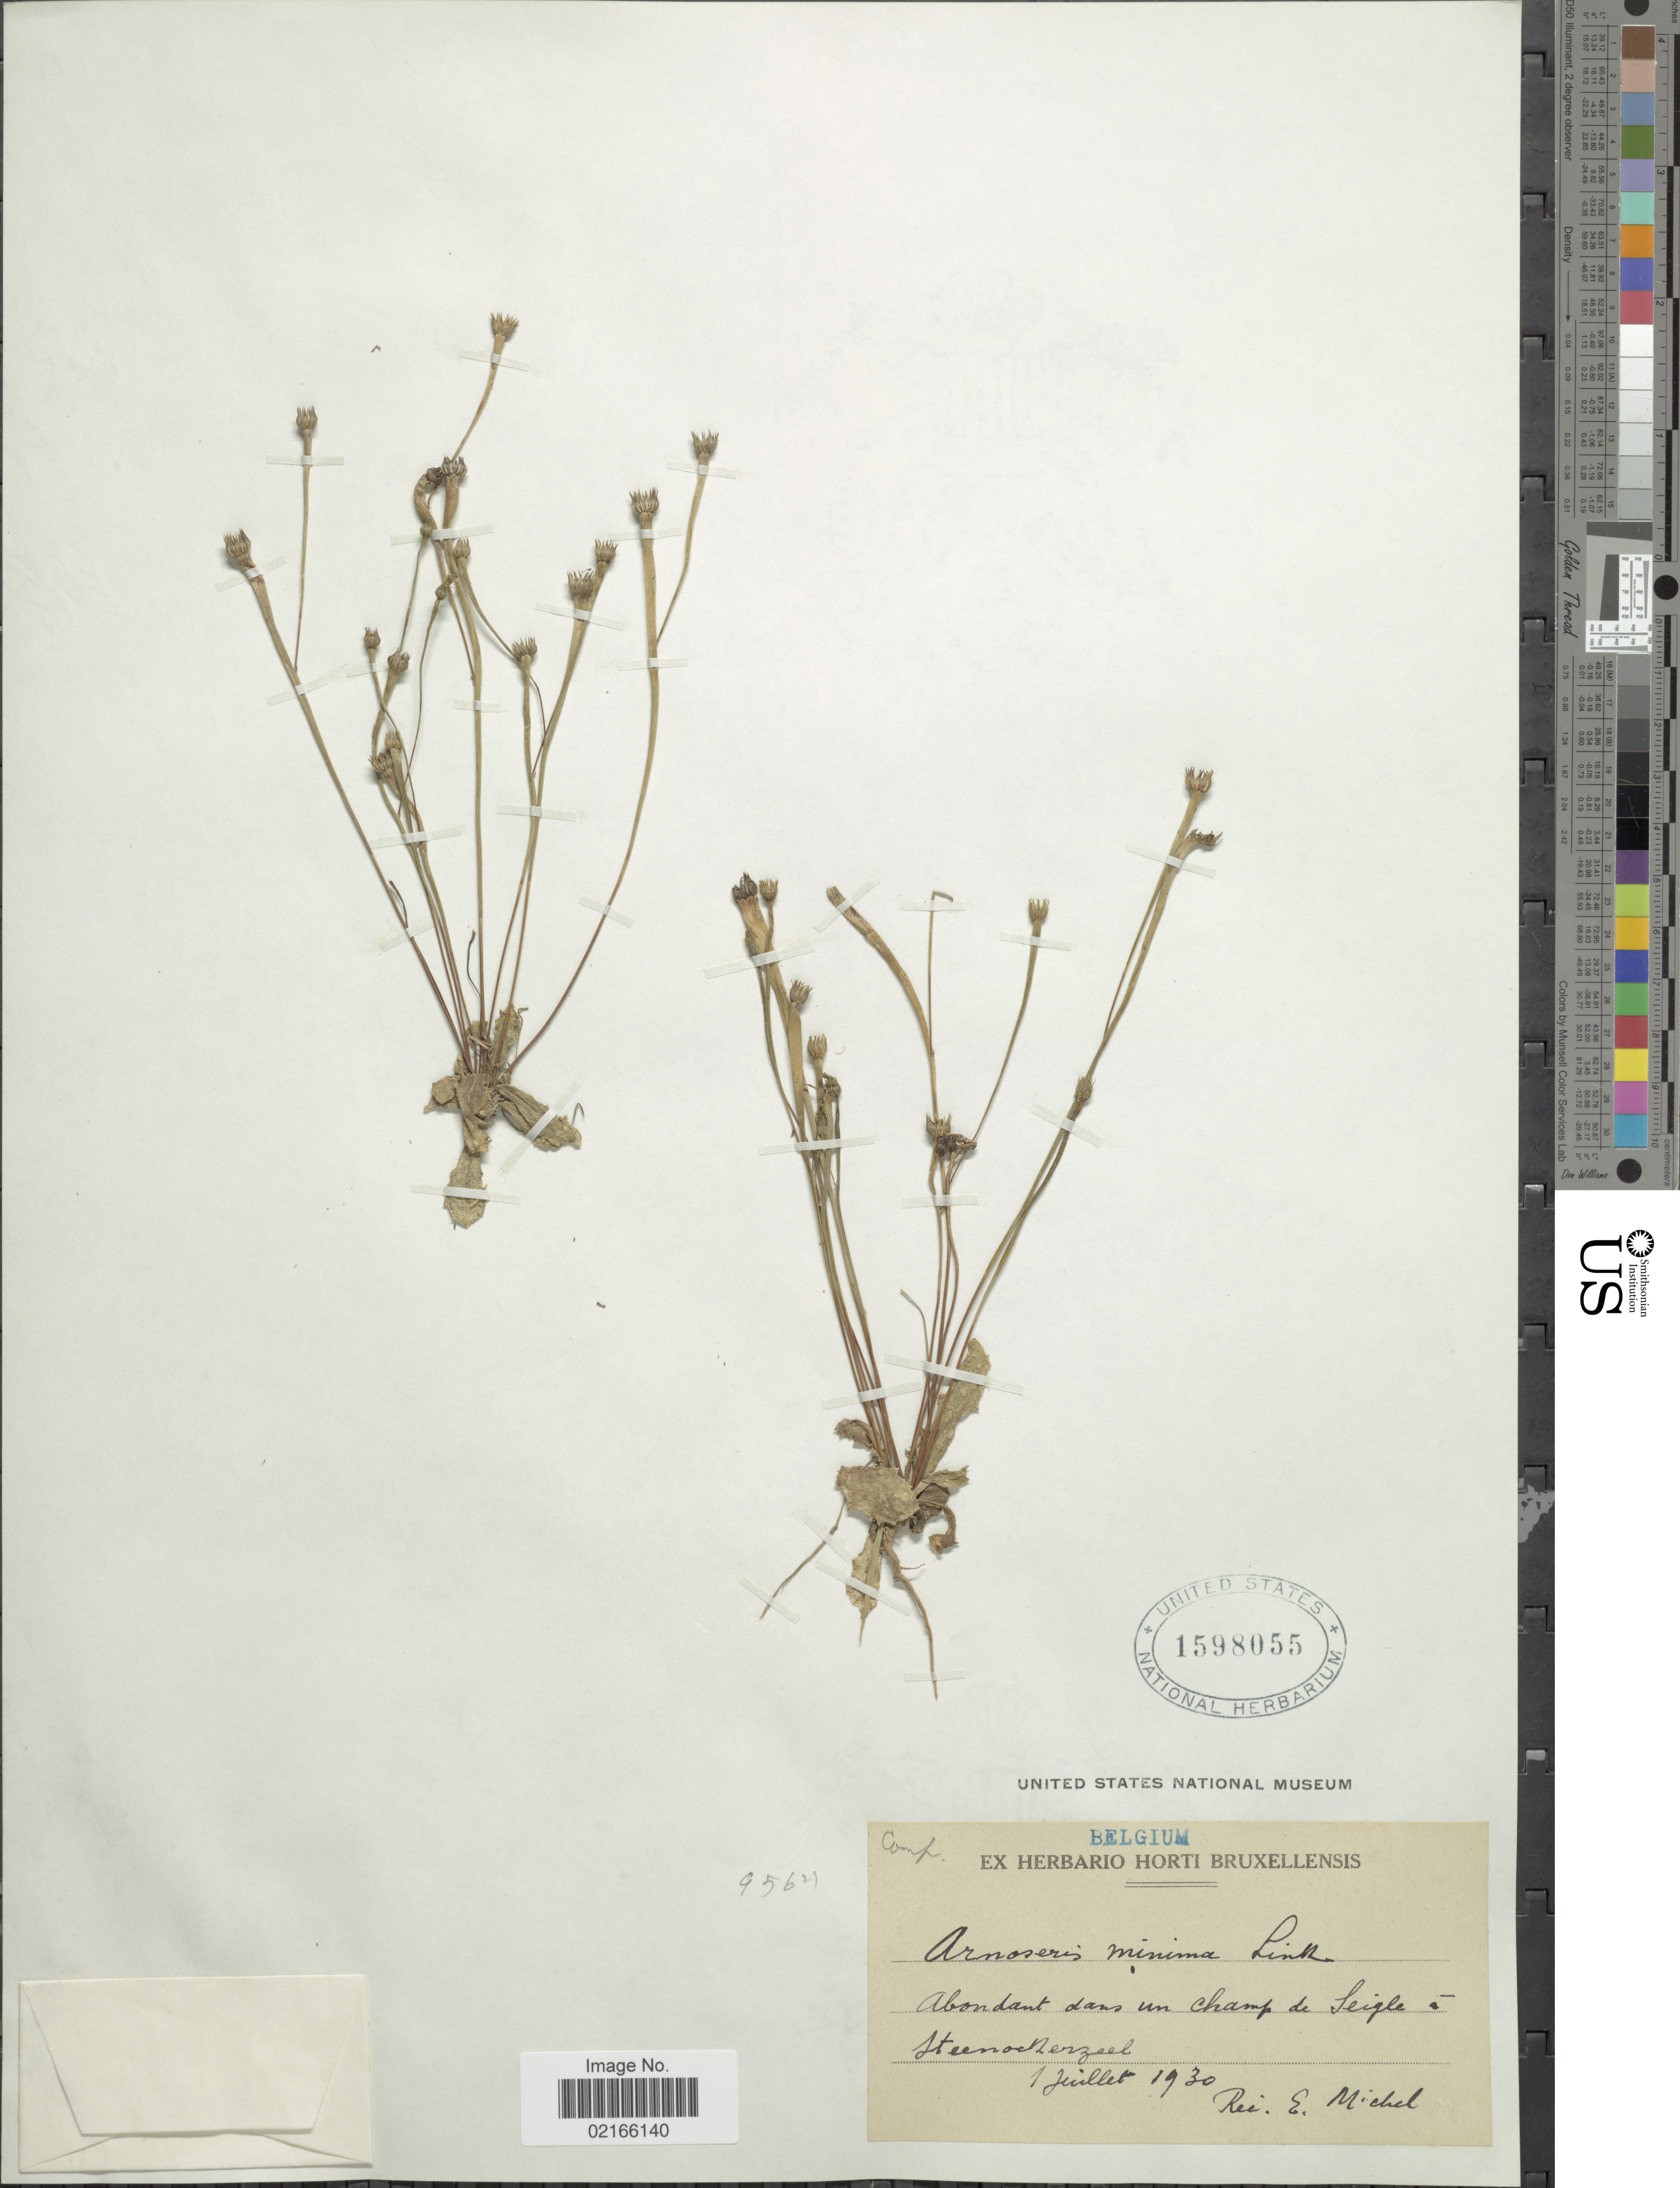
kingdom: Plantae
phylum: Tracheophyta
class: Magnoliopsida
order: Asterales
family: Asteraceae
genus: Arnoseris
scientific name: Arnoseris minima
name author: (L.) Schweigg. & Körte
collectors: E. Michel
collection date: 1930-07-01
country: Belgium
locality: Abondant san un chap de Seigle á Steenochterzeel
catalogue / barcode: US 1598055